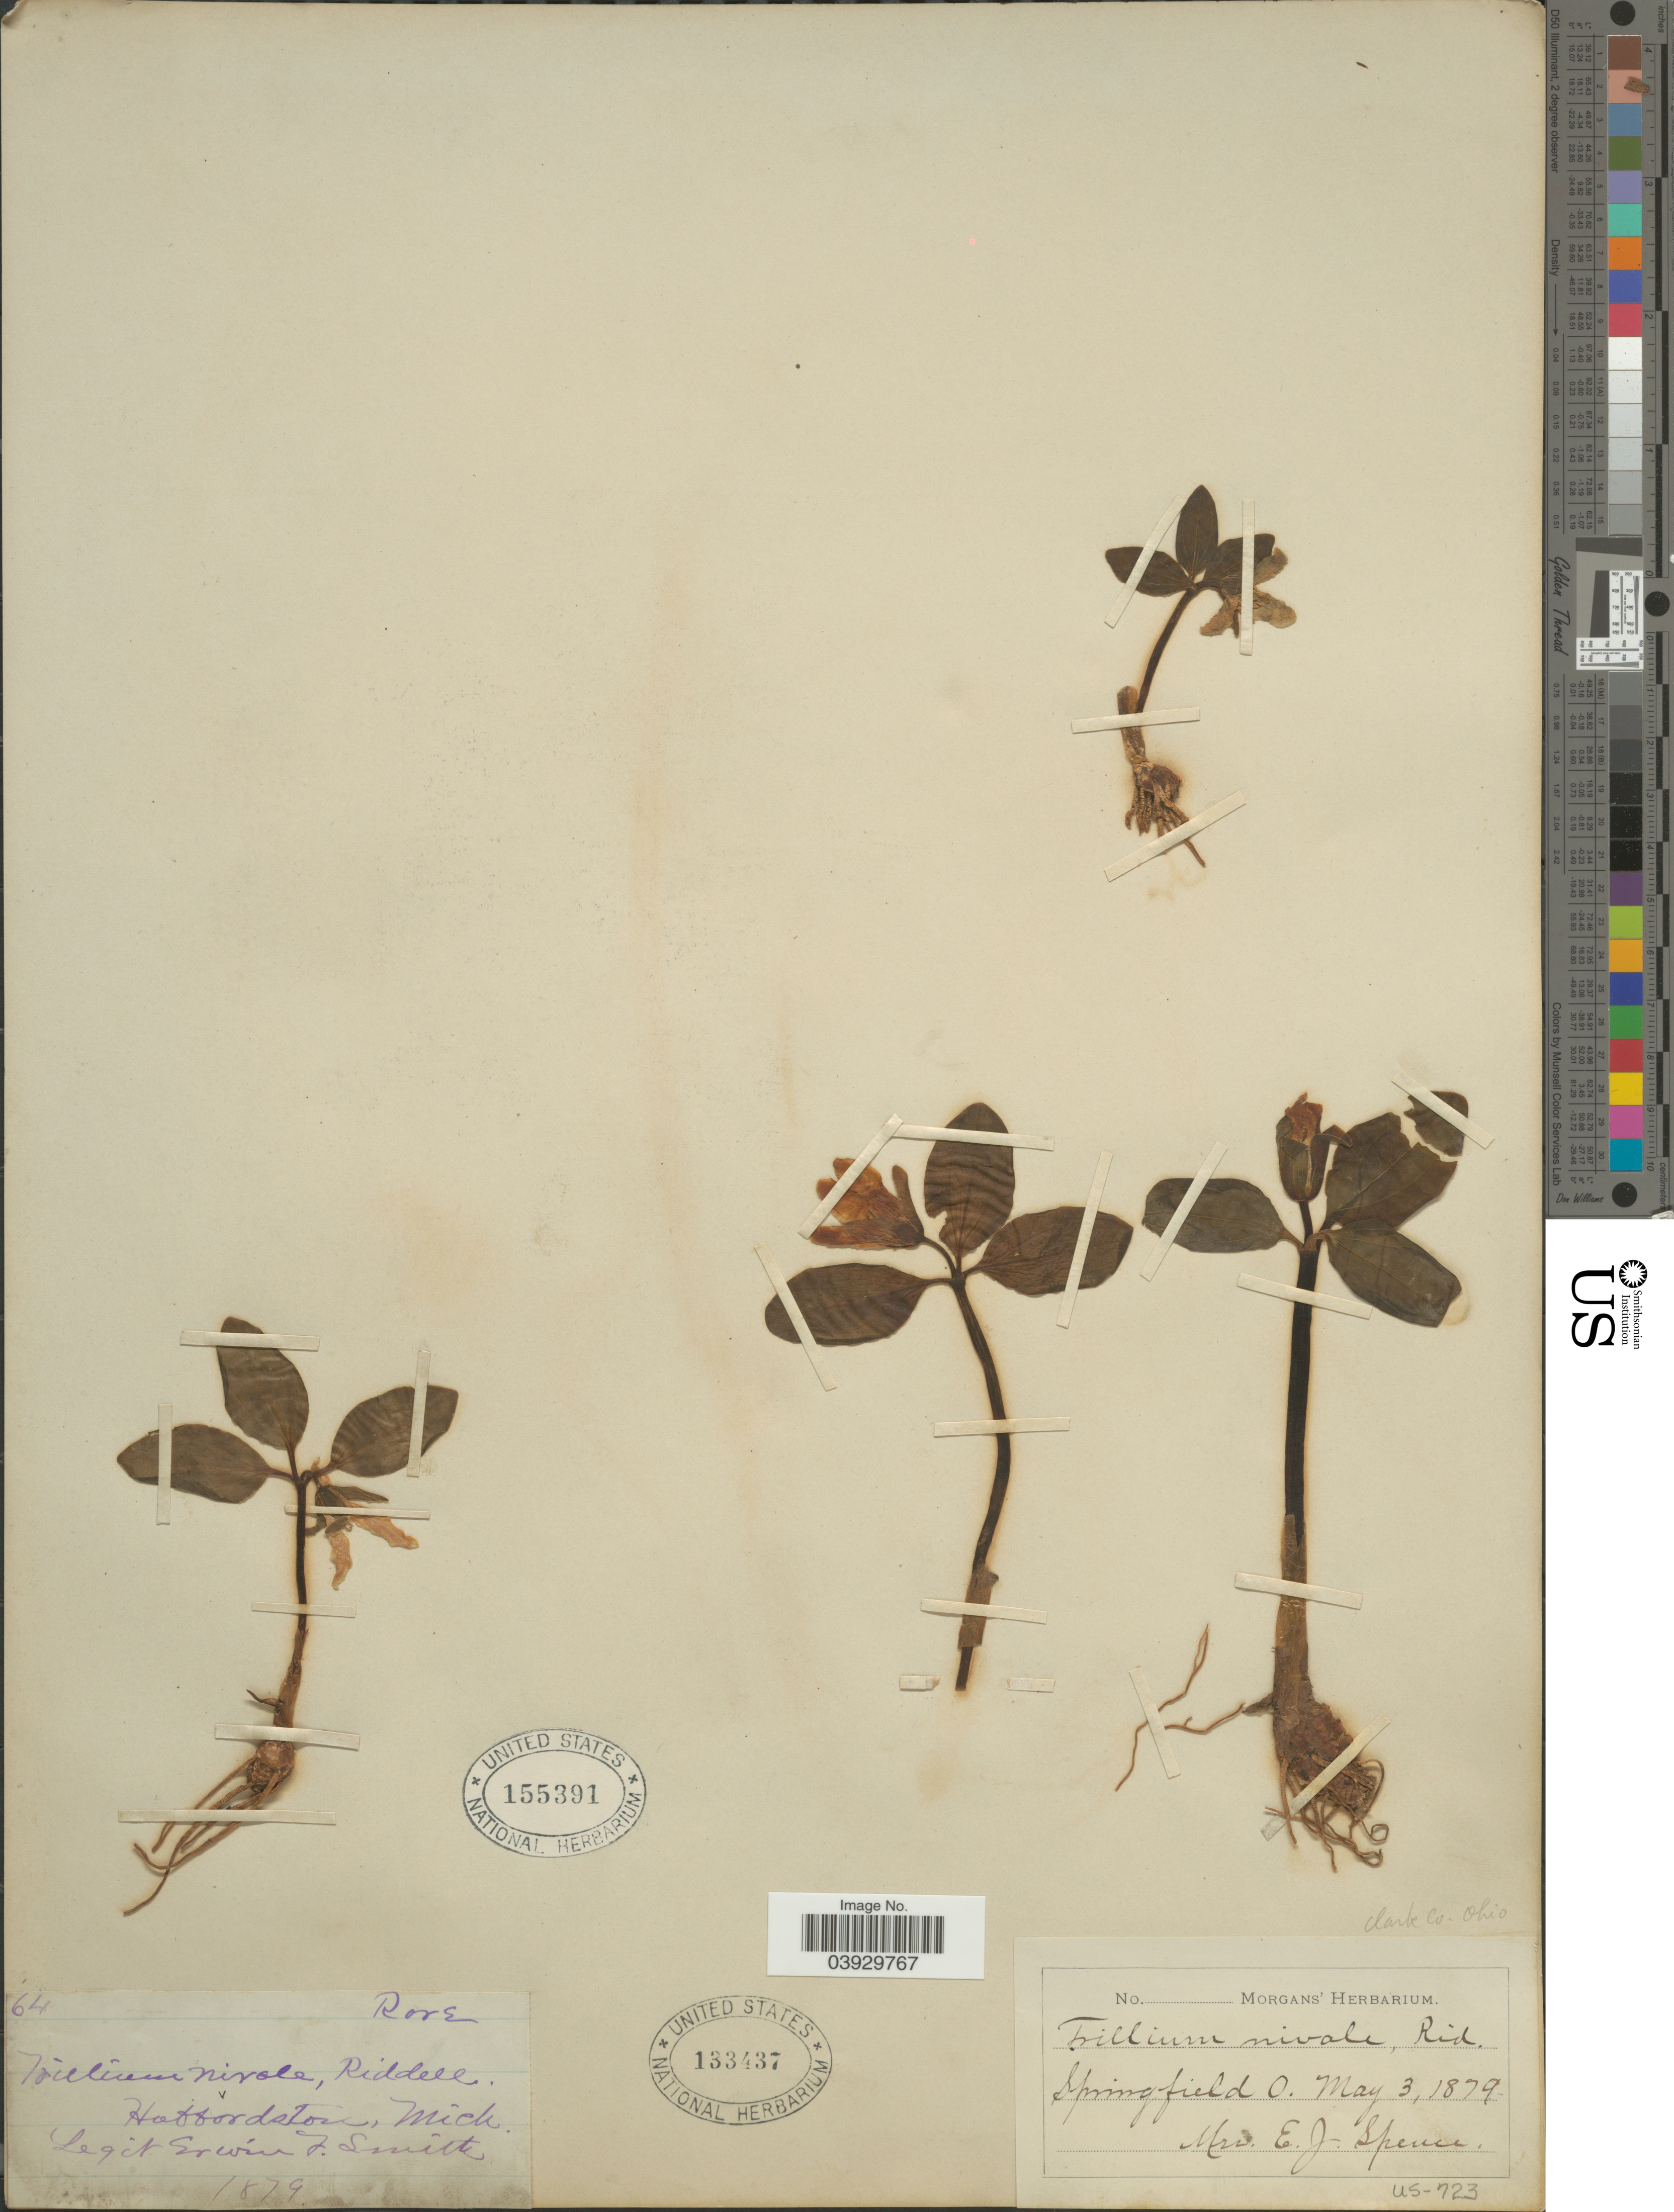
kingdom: Plantae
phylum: Tracheophyta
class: Liliopsida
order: Liliales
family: Melanthiaceae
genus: Trillium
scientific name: Trillium nivale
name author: Riddell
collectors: E. F. Smith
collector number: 64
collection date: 1879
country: United States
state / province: Michigan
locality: Hubbordston.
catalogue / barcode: US 155391